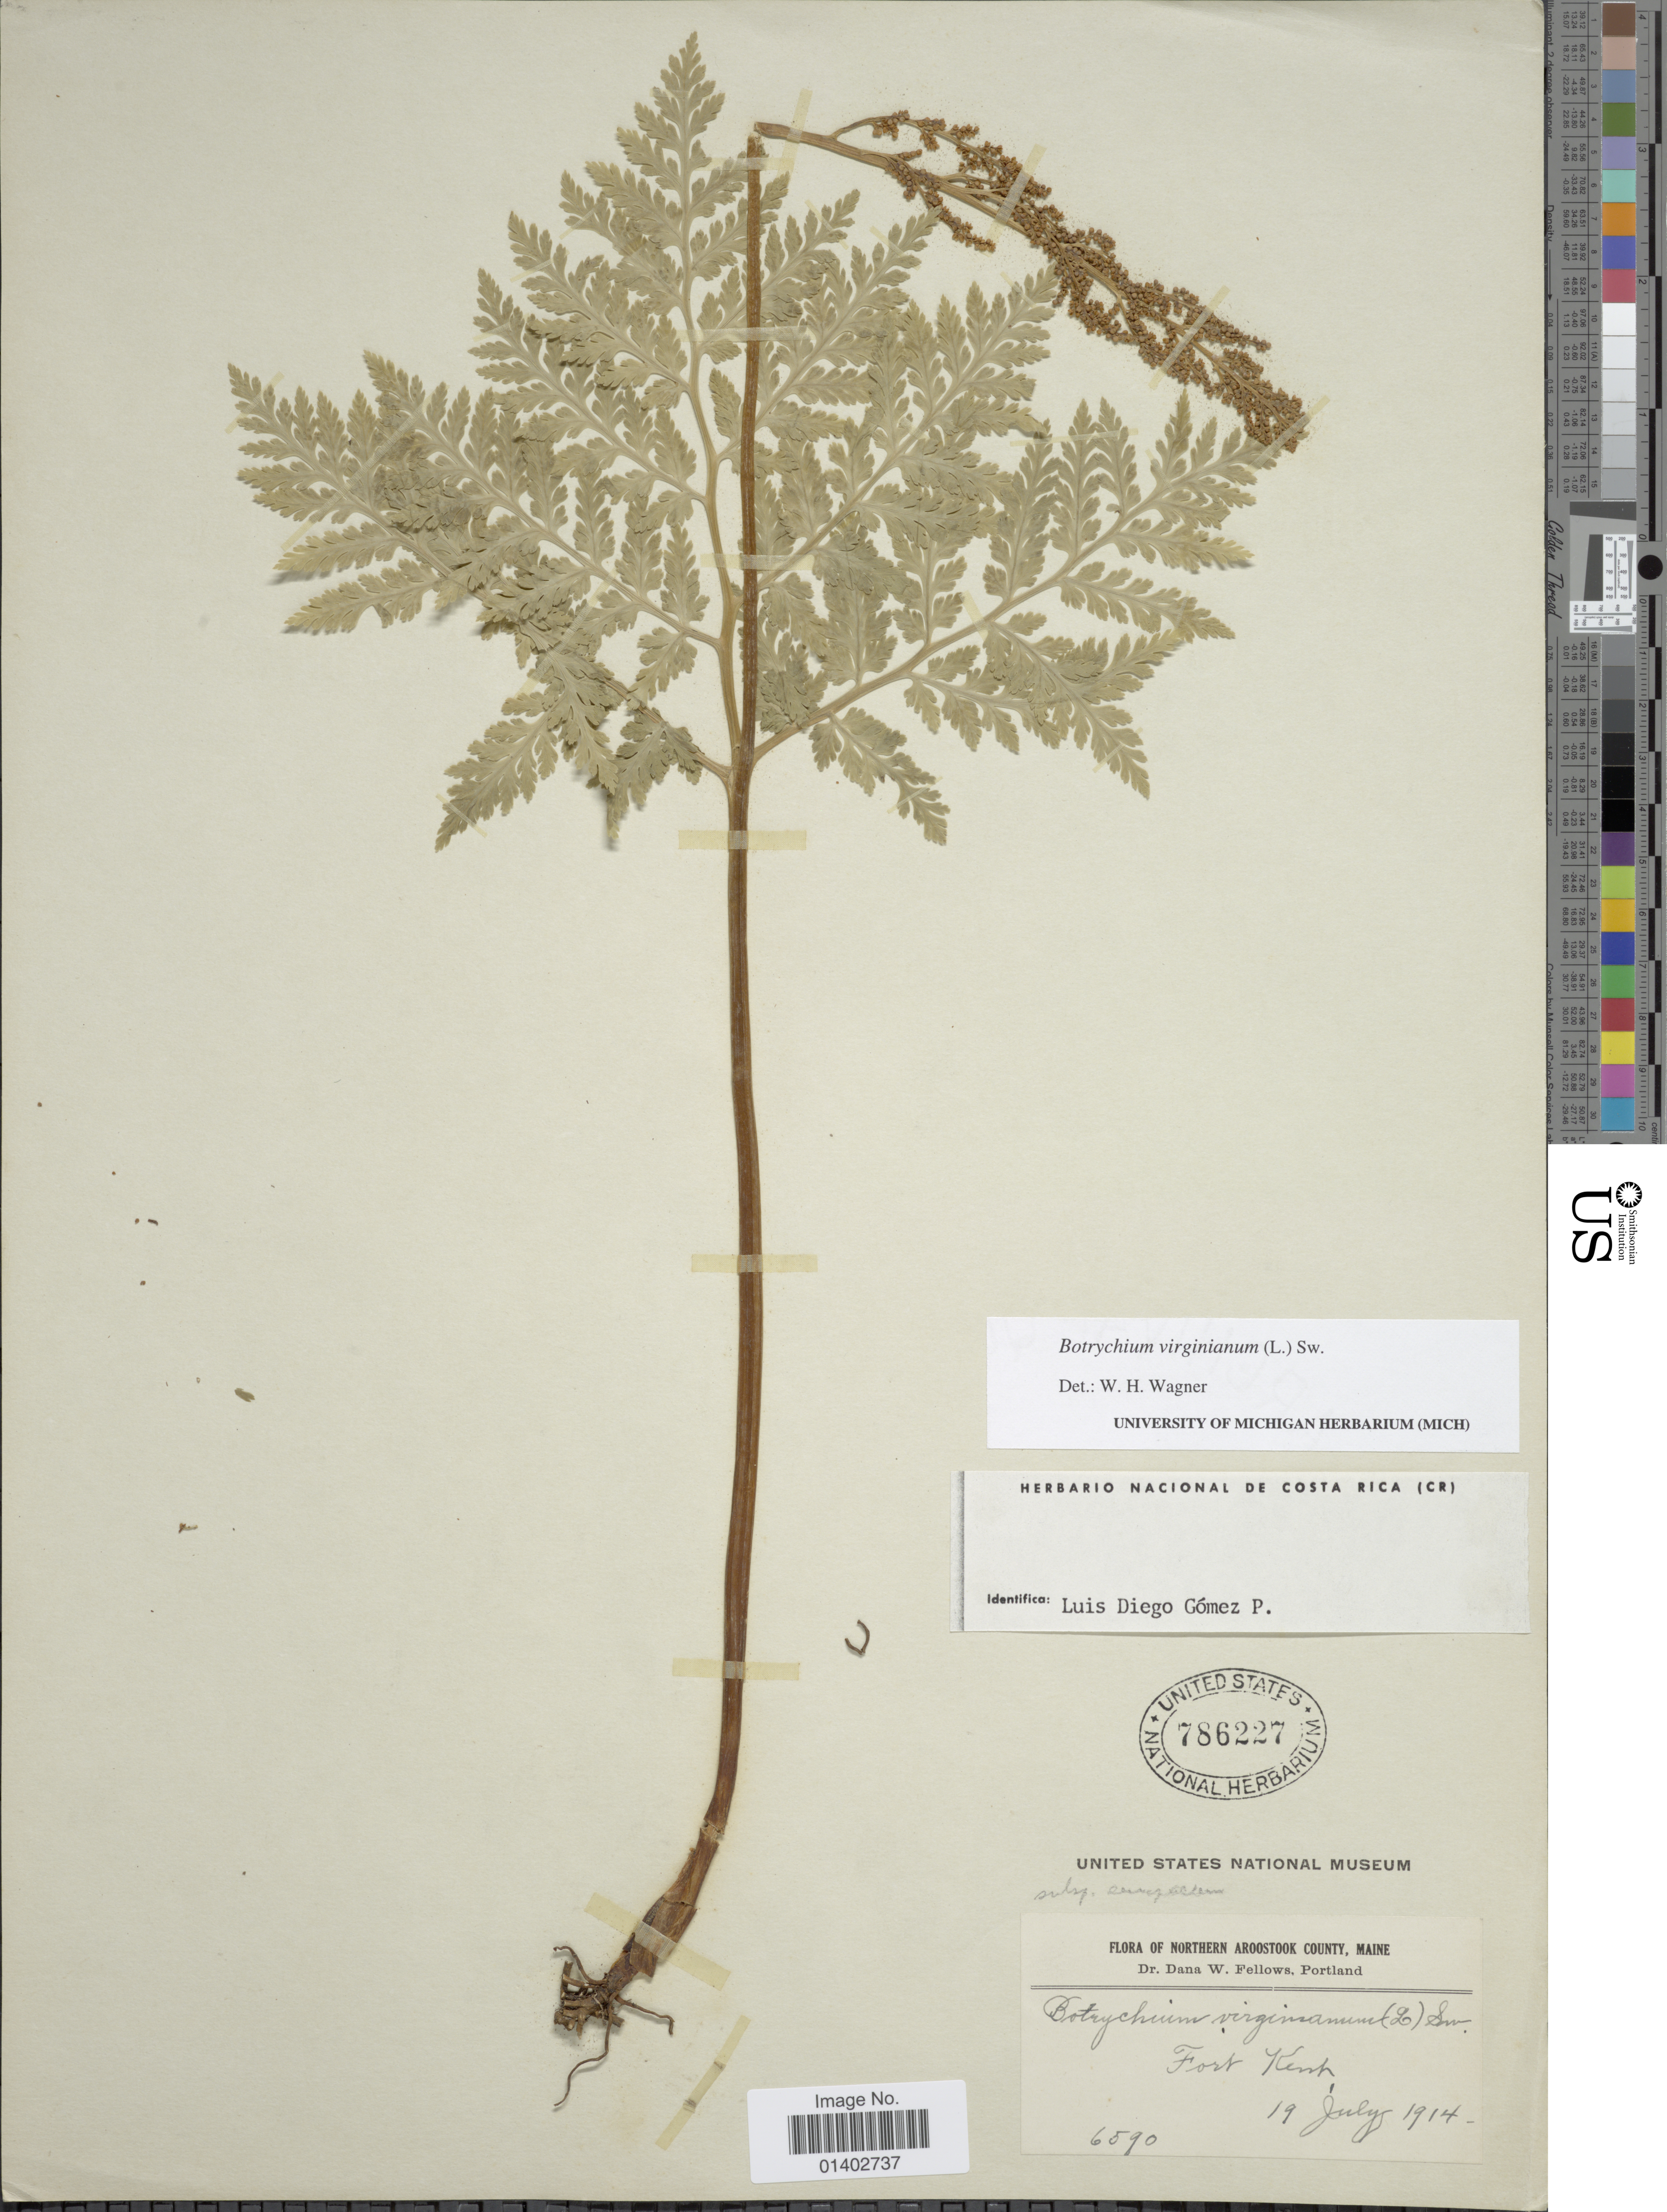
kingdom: Plantae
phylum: Tracheophyta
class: Polypodiopsida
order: Ophioglossales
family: Ophioglossaceae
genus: Botrychium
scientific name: Botrychium virginianum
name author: (L.) Sw.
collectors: D. W. Fellows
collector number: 6590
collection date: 1914-07-19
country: United States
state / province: Maine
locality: Northern Aroostook County, Fort Kent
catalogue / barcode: US 786227